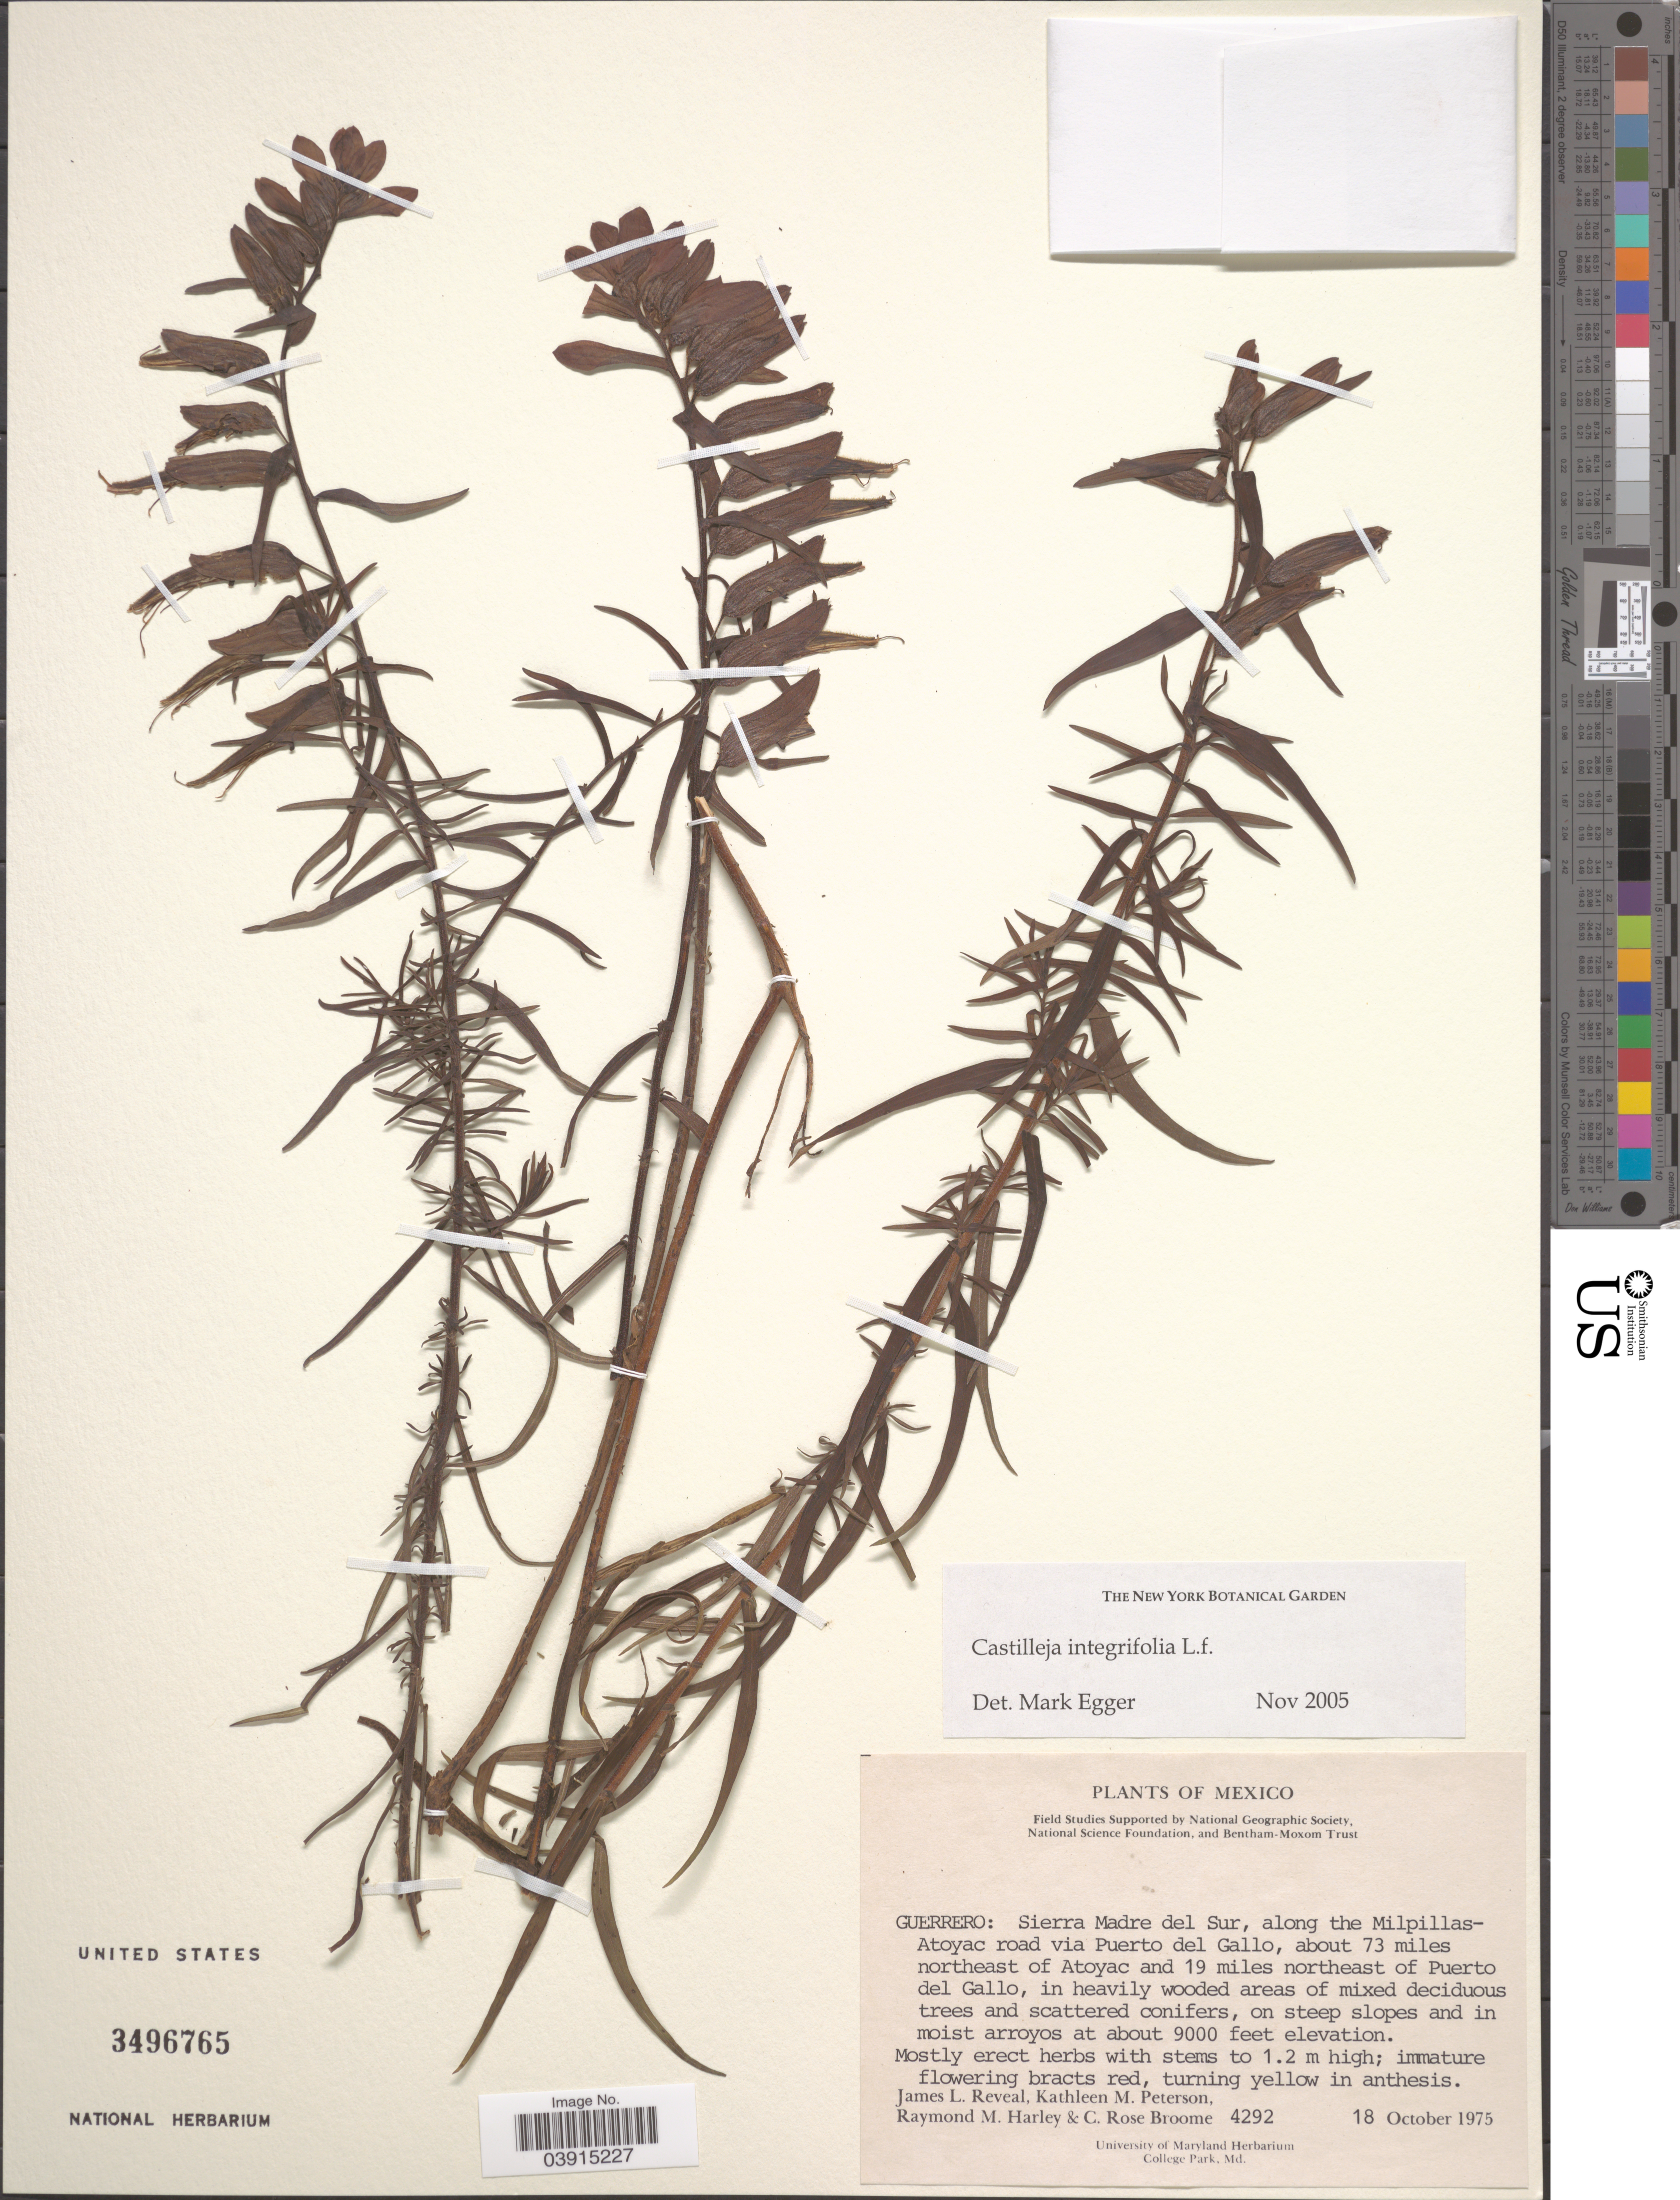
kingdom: Plantae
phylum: Tracheophyta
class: Magnoliopsida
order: Lamiales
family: Orobanchaceae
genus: Castilleja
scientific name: Castilleja integrifolia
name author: L. f.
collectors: J. L. Reveal, K. Peterson, R. M. Harley & C. R. Broome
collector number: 4292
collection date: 1975-10-18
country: Mexico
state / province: Guerrero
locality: Sierra Madre del Sur, along the Milpillas-Atoyac road via Puerto del Gallo, about 73 miles northeast of Atoyac and 19 miles northeast of Puerto del Gallo.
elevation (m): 2743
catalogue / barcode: US 3496765